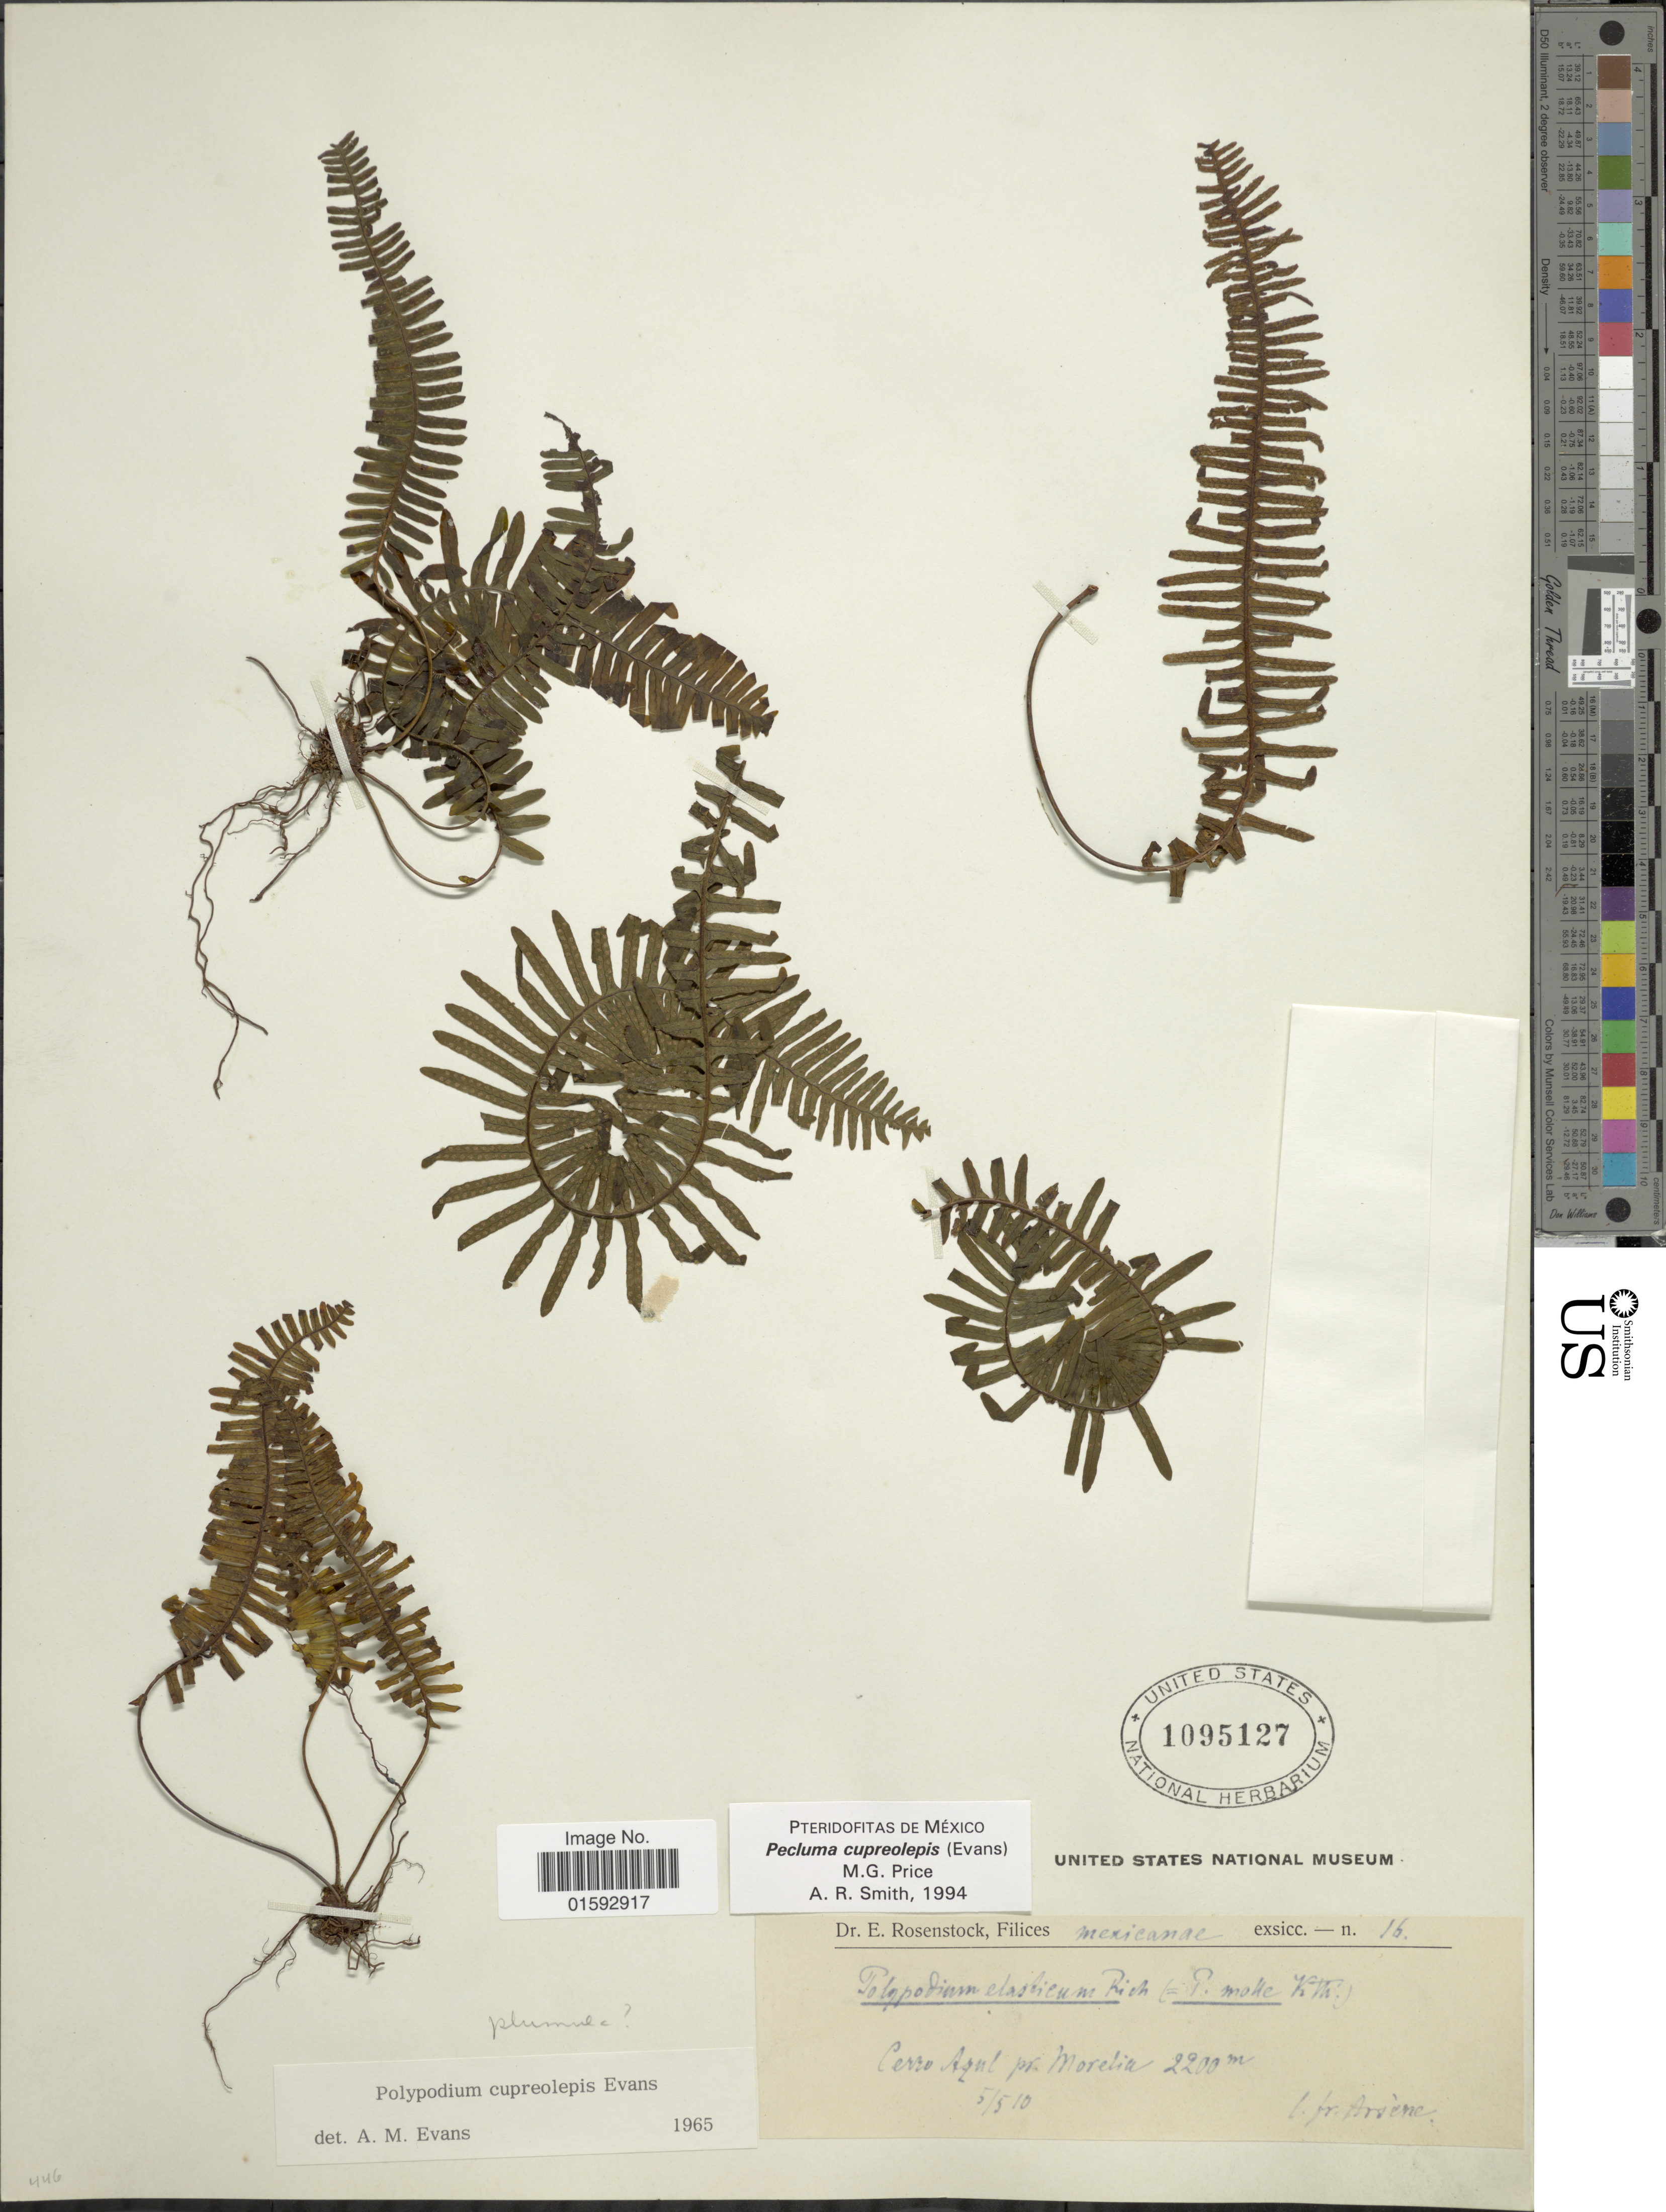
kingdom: Plantae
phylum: Tracheophyta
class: Polypodiopsida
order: Polypodiales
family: Polypodiaceae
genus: Pecluma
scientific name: Pecluma cupreolepis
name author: (A.M. Evans) M.G. Price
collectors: Bro. G. Arsène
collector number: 16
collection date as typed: Transcribed d/m/y: 5/5/10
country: Mexico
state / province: Michoacán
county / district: Morelia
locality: Cerro Azul pr. Morelia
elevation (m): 2200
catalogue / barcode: US 1095127